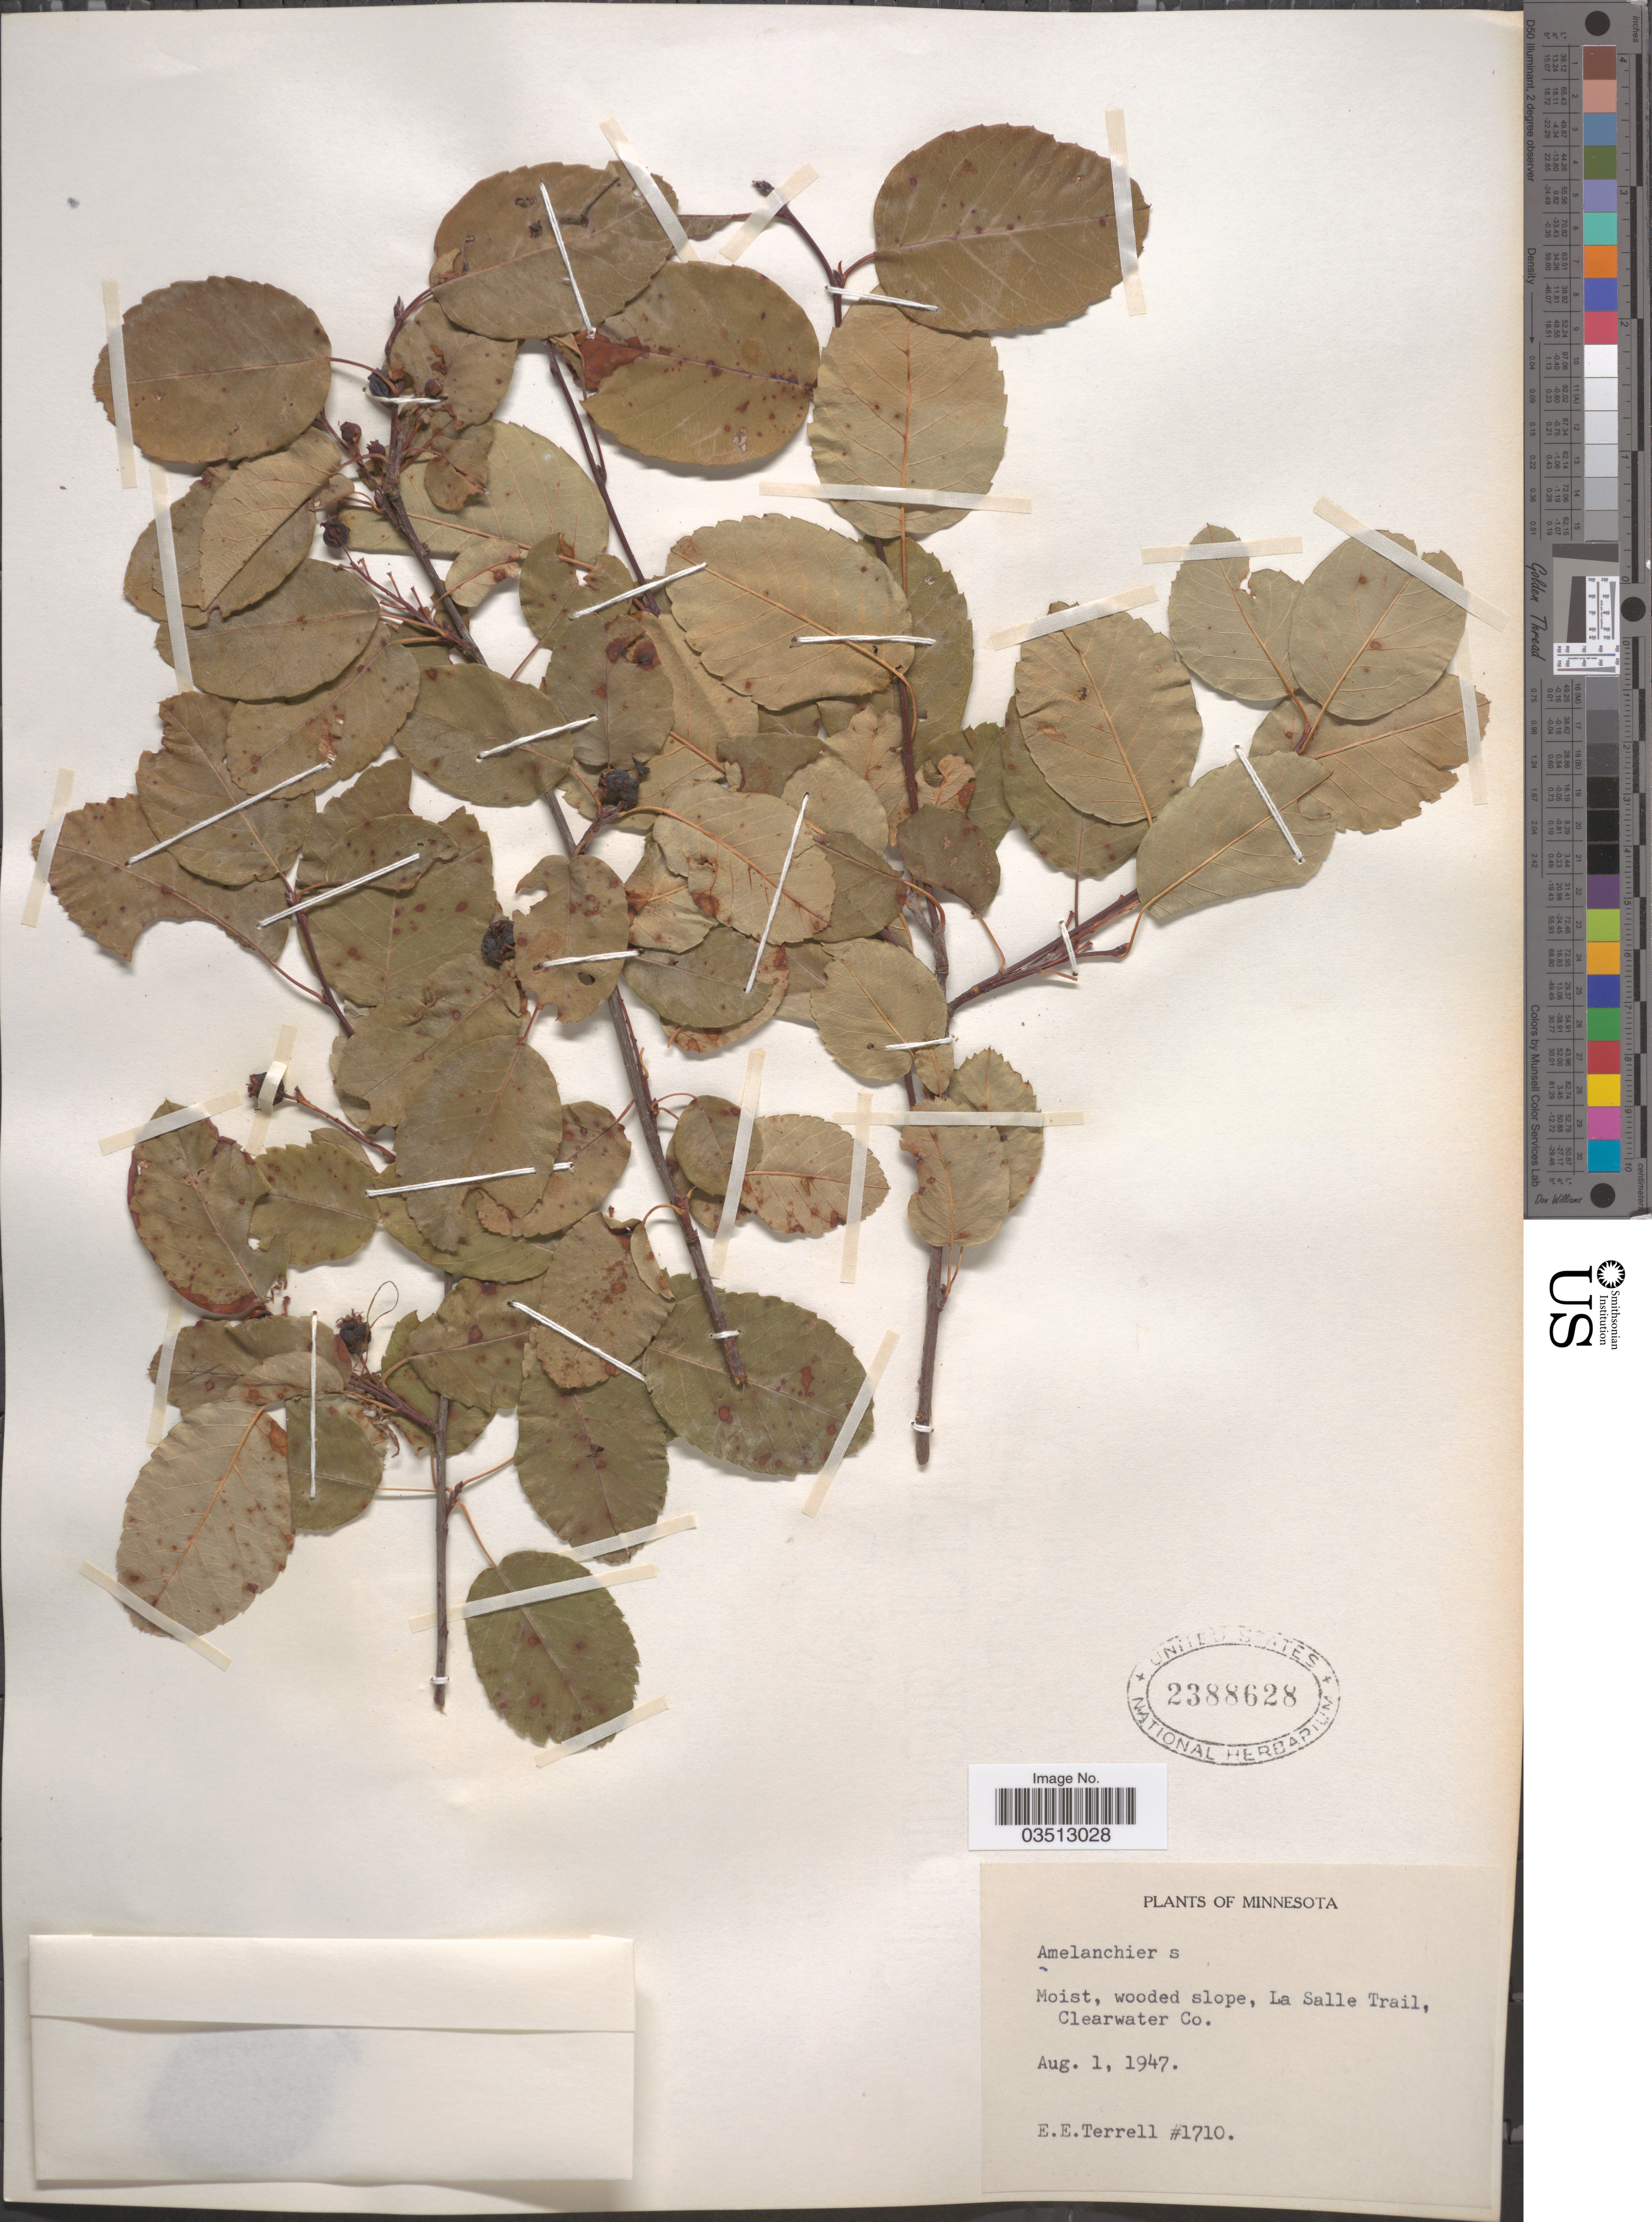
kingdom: Plantae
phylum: Tracheophyta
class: Magnoliopsida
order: Rosales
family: Rosaceae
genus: Amelanchier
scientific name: Amelanchier sp.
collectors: E. E. Terrell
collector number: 1710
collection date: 1947-08-01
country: United States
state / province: Minnesota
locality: La Salle Trail, Clearwater Co.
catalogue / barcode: US 2388628